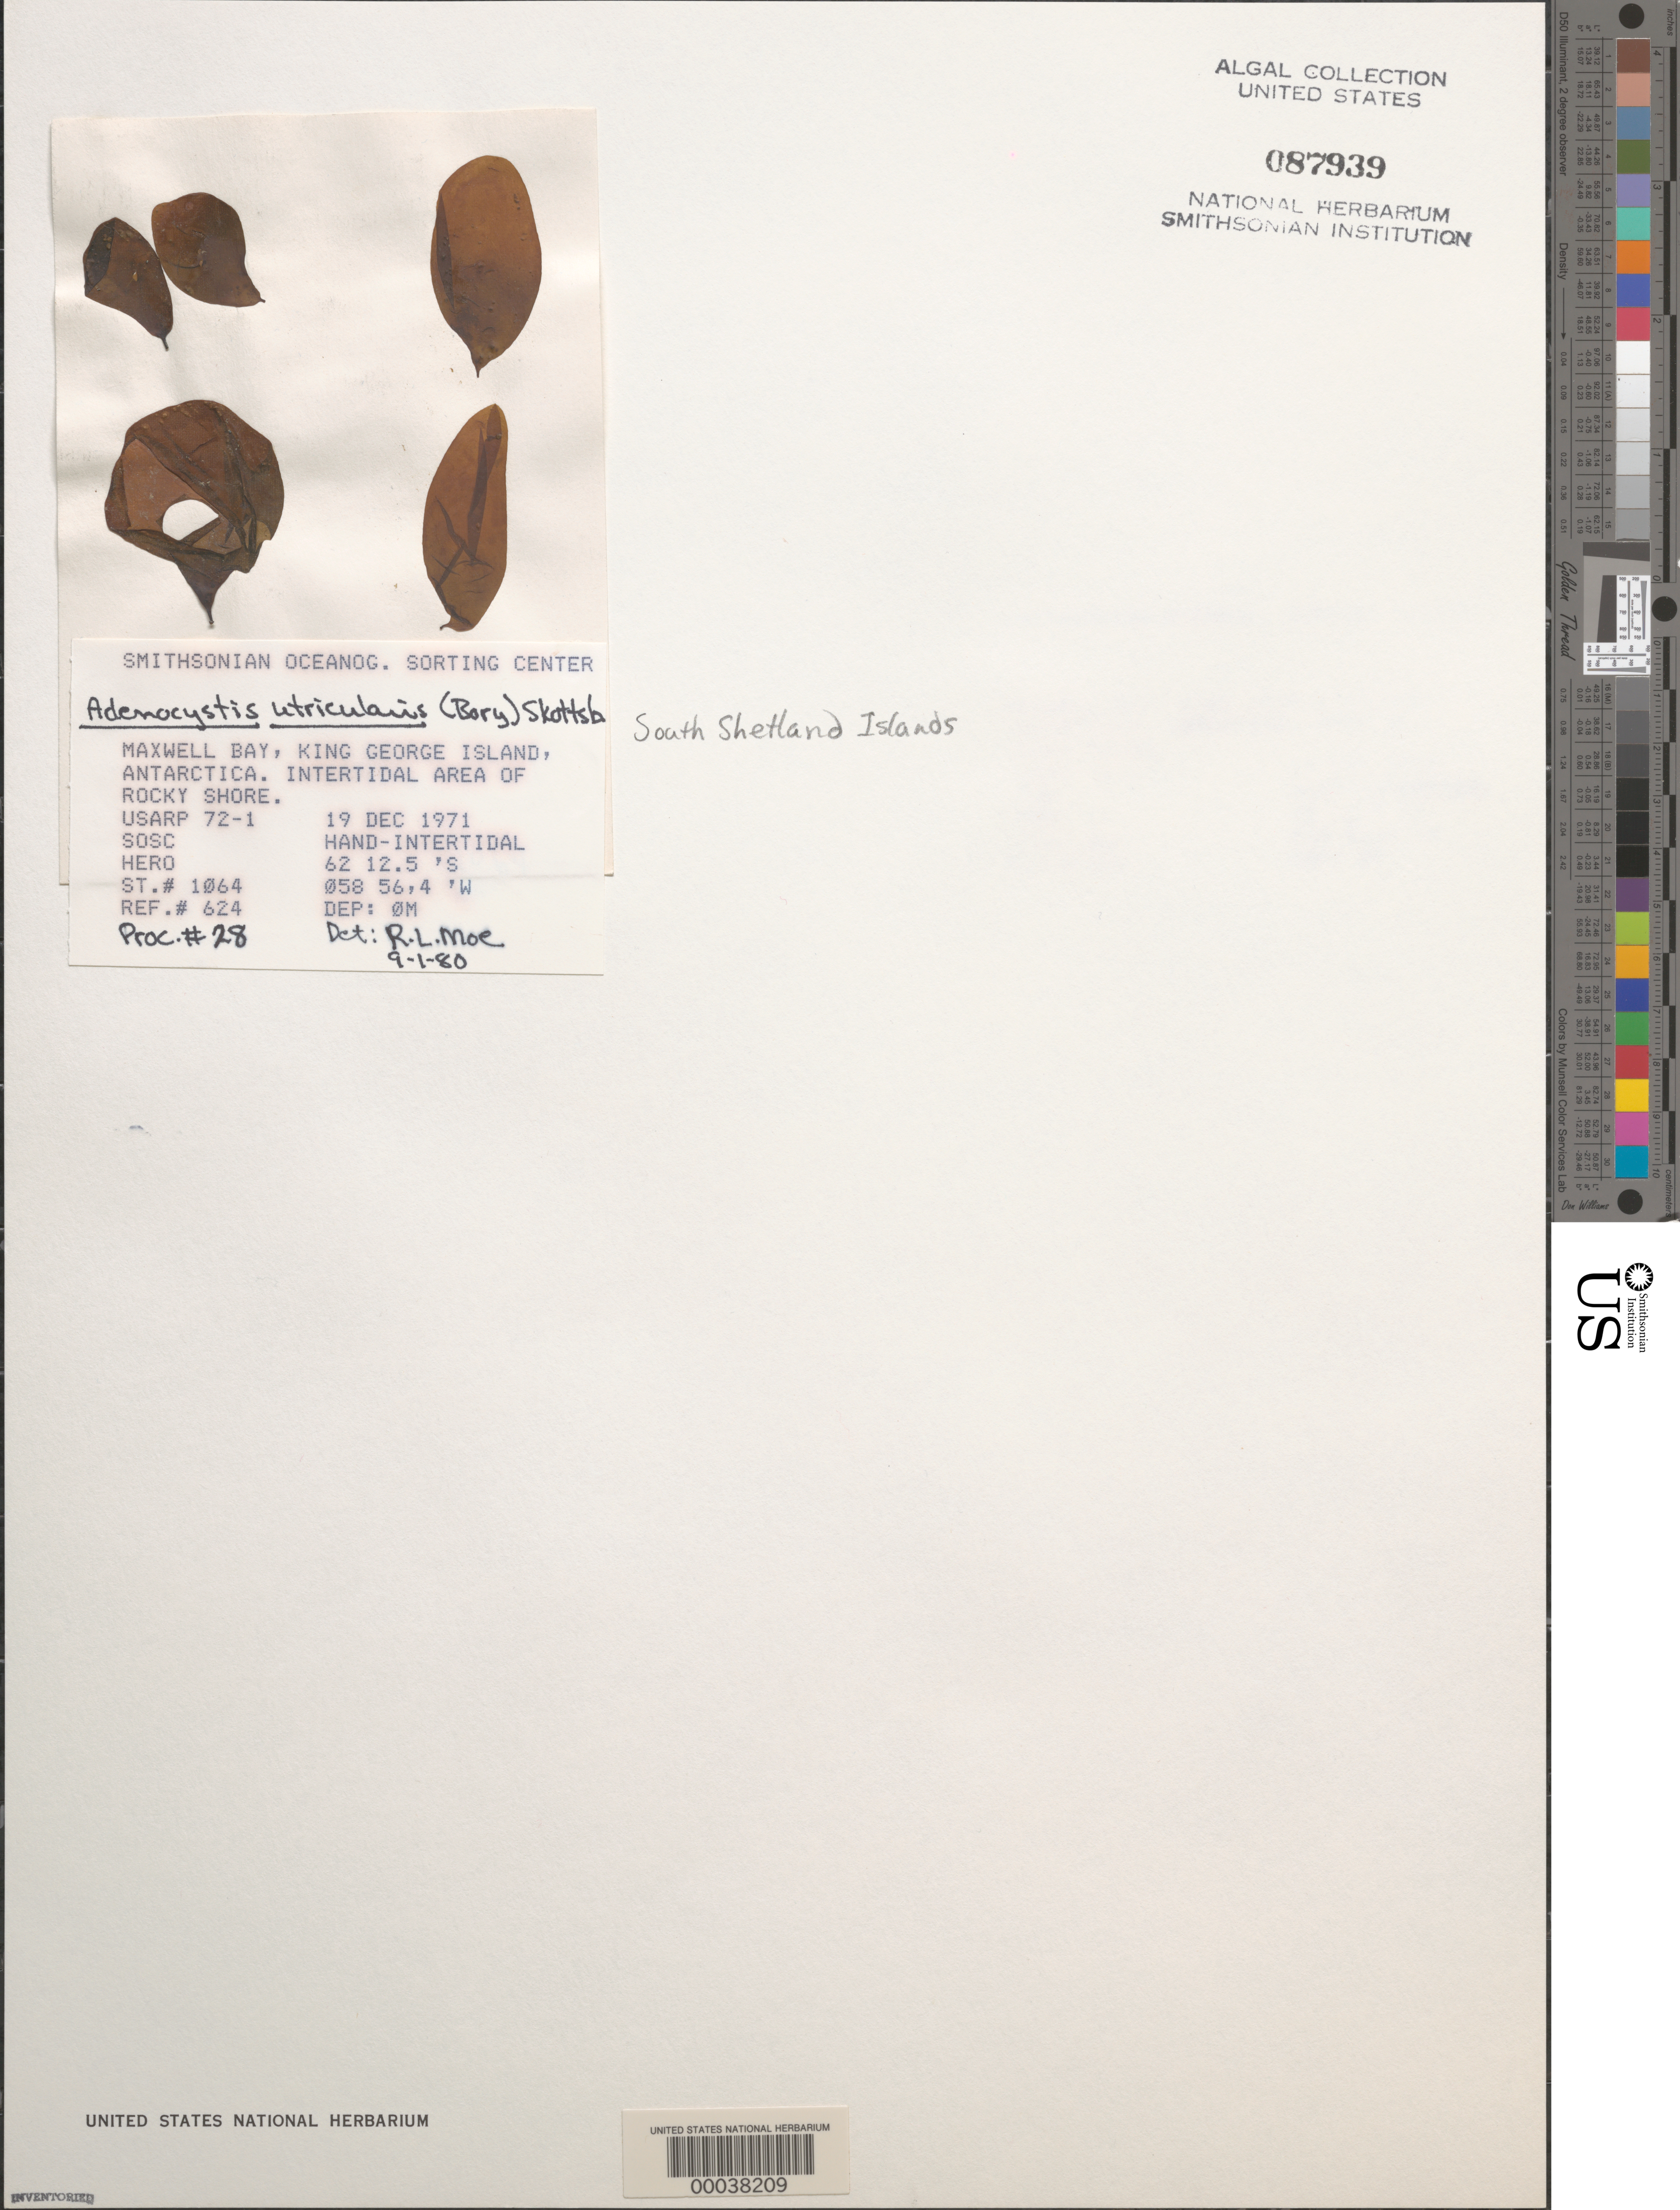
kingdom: Chromista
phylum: Ochrophyta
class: Phaeophyceae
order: Ectocarpales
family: Adenocystaceae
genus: Adenocystis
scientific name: Adenocystis utricularis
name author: (Bory) Skottsberg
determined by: Moe, R. L.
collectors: SOSC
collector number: Station 1064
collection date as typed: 19 Dec 1971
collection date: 1971-12-19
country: Antarctica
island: King George Island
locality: Maxwell Bay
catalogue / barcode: US 87939